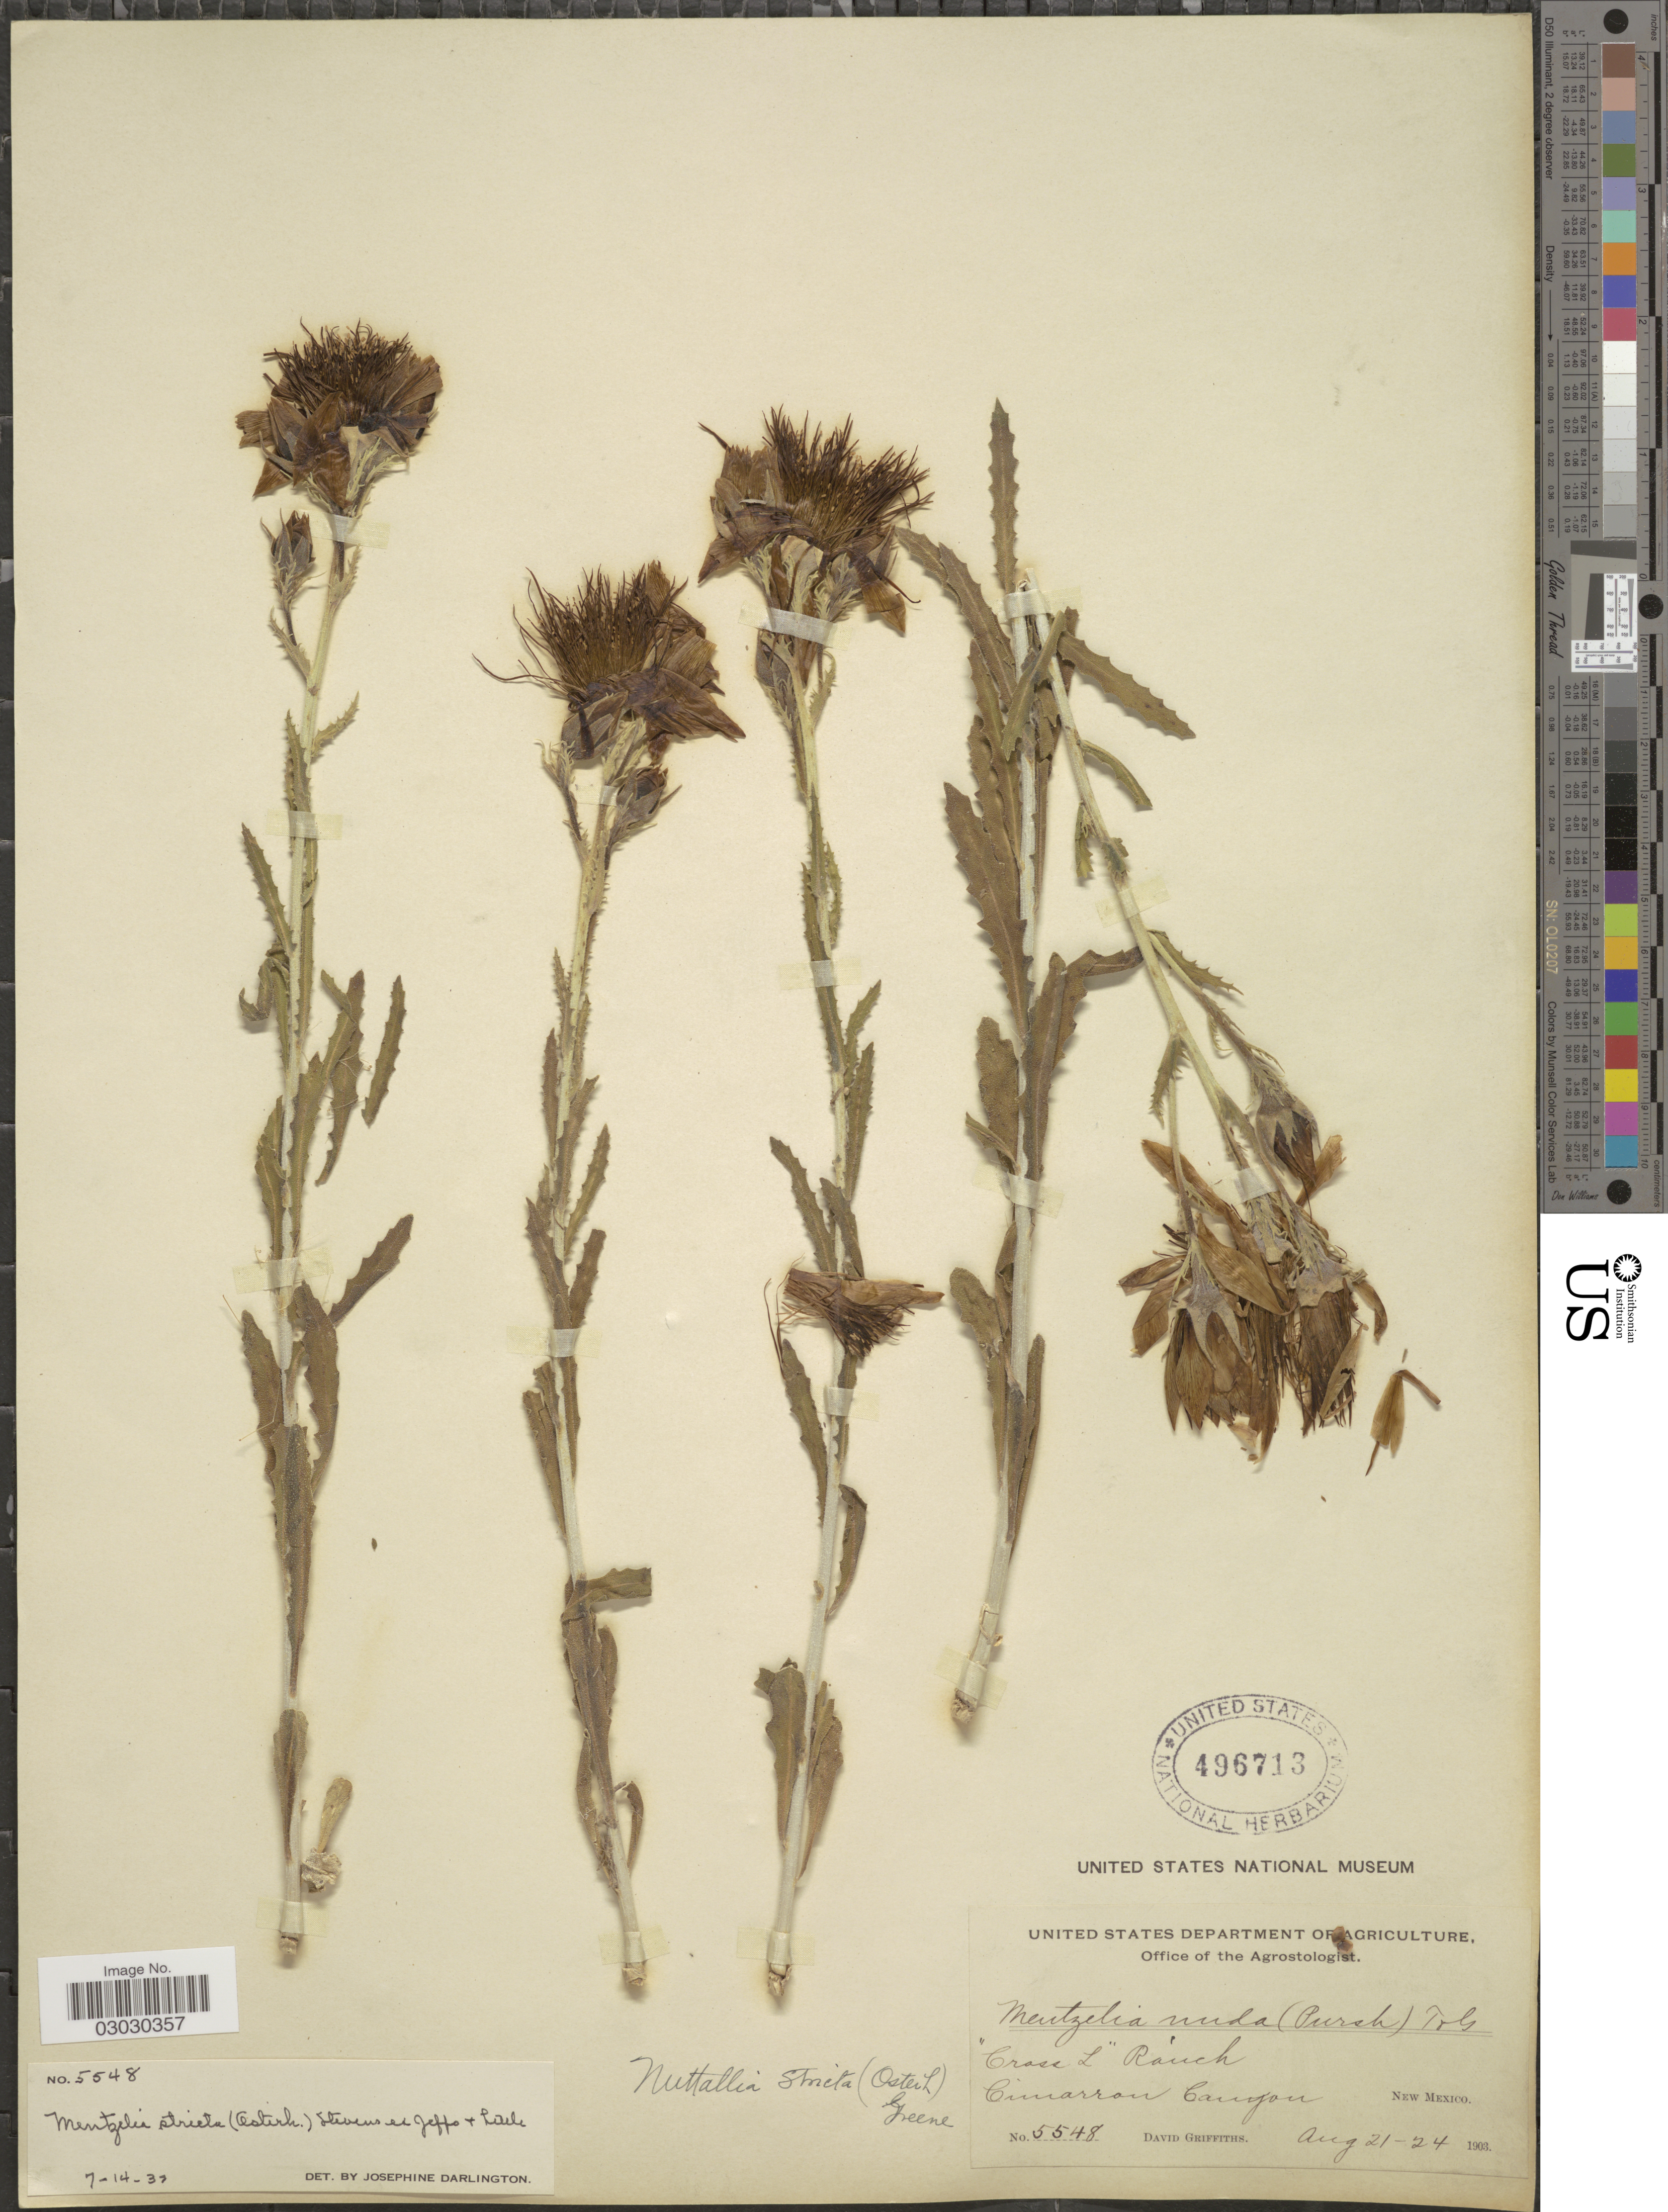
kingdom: Plantae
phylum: Tracheophyta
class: Magnoliopsida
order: Cornales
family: Loasaceae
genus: Mentzelia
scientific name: Mentzelia stricta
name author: (Osterh.) Stevens ex Jeffs & Little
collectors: D. Griffiths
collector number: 5548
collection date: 1903-08-21/1903-08-24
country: United States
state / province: New Mexico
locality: Cross L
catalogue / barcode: US 496713